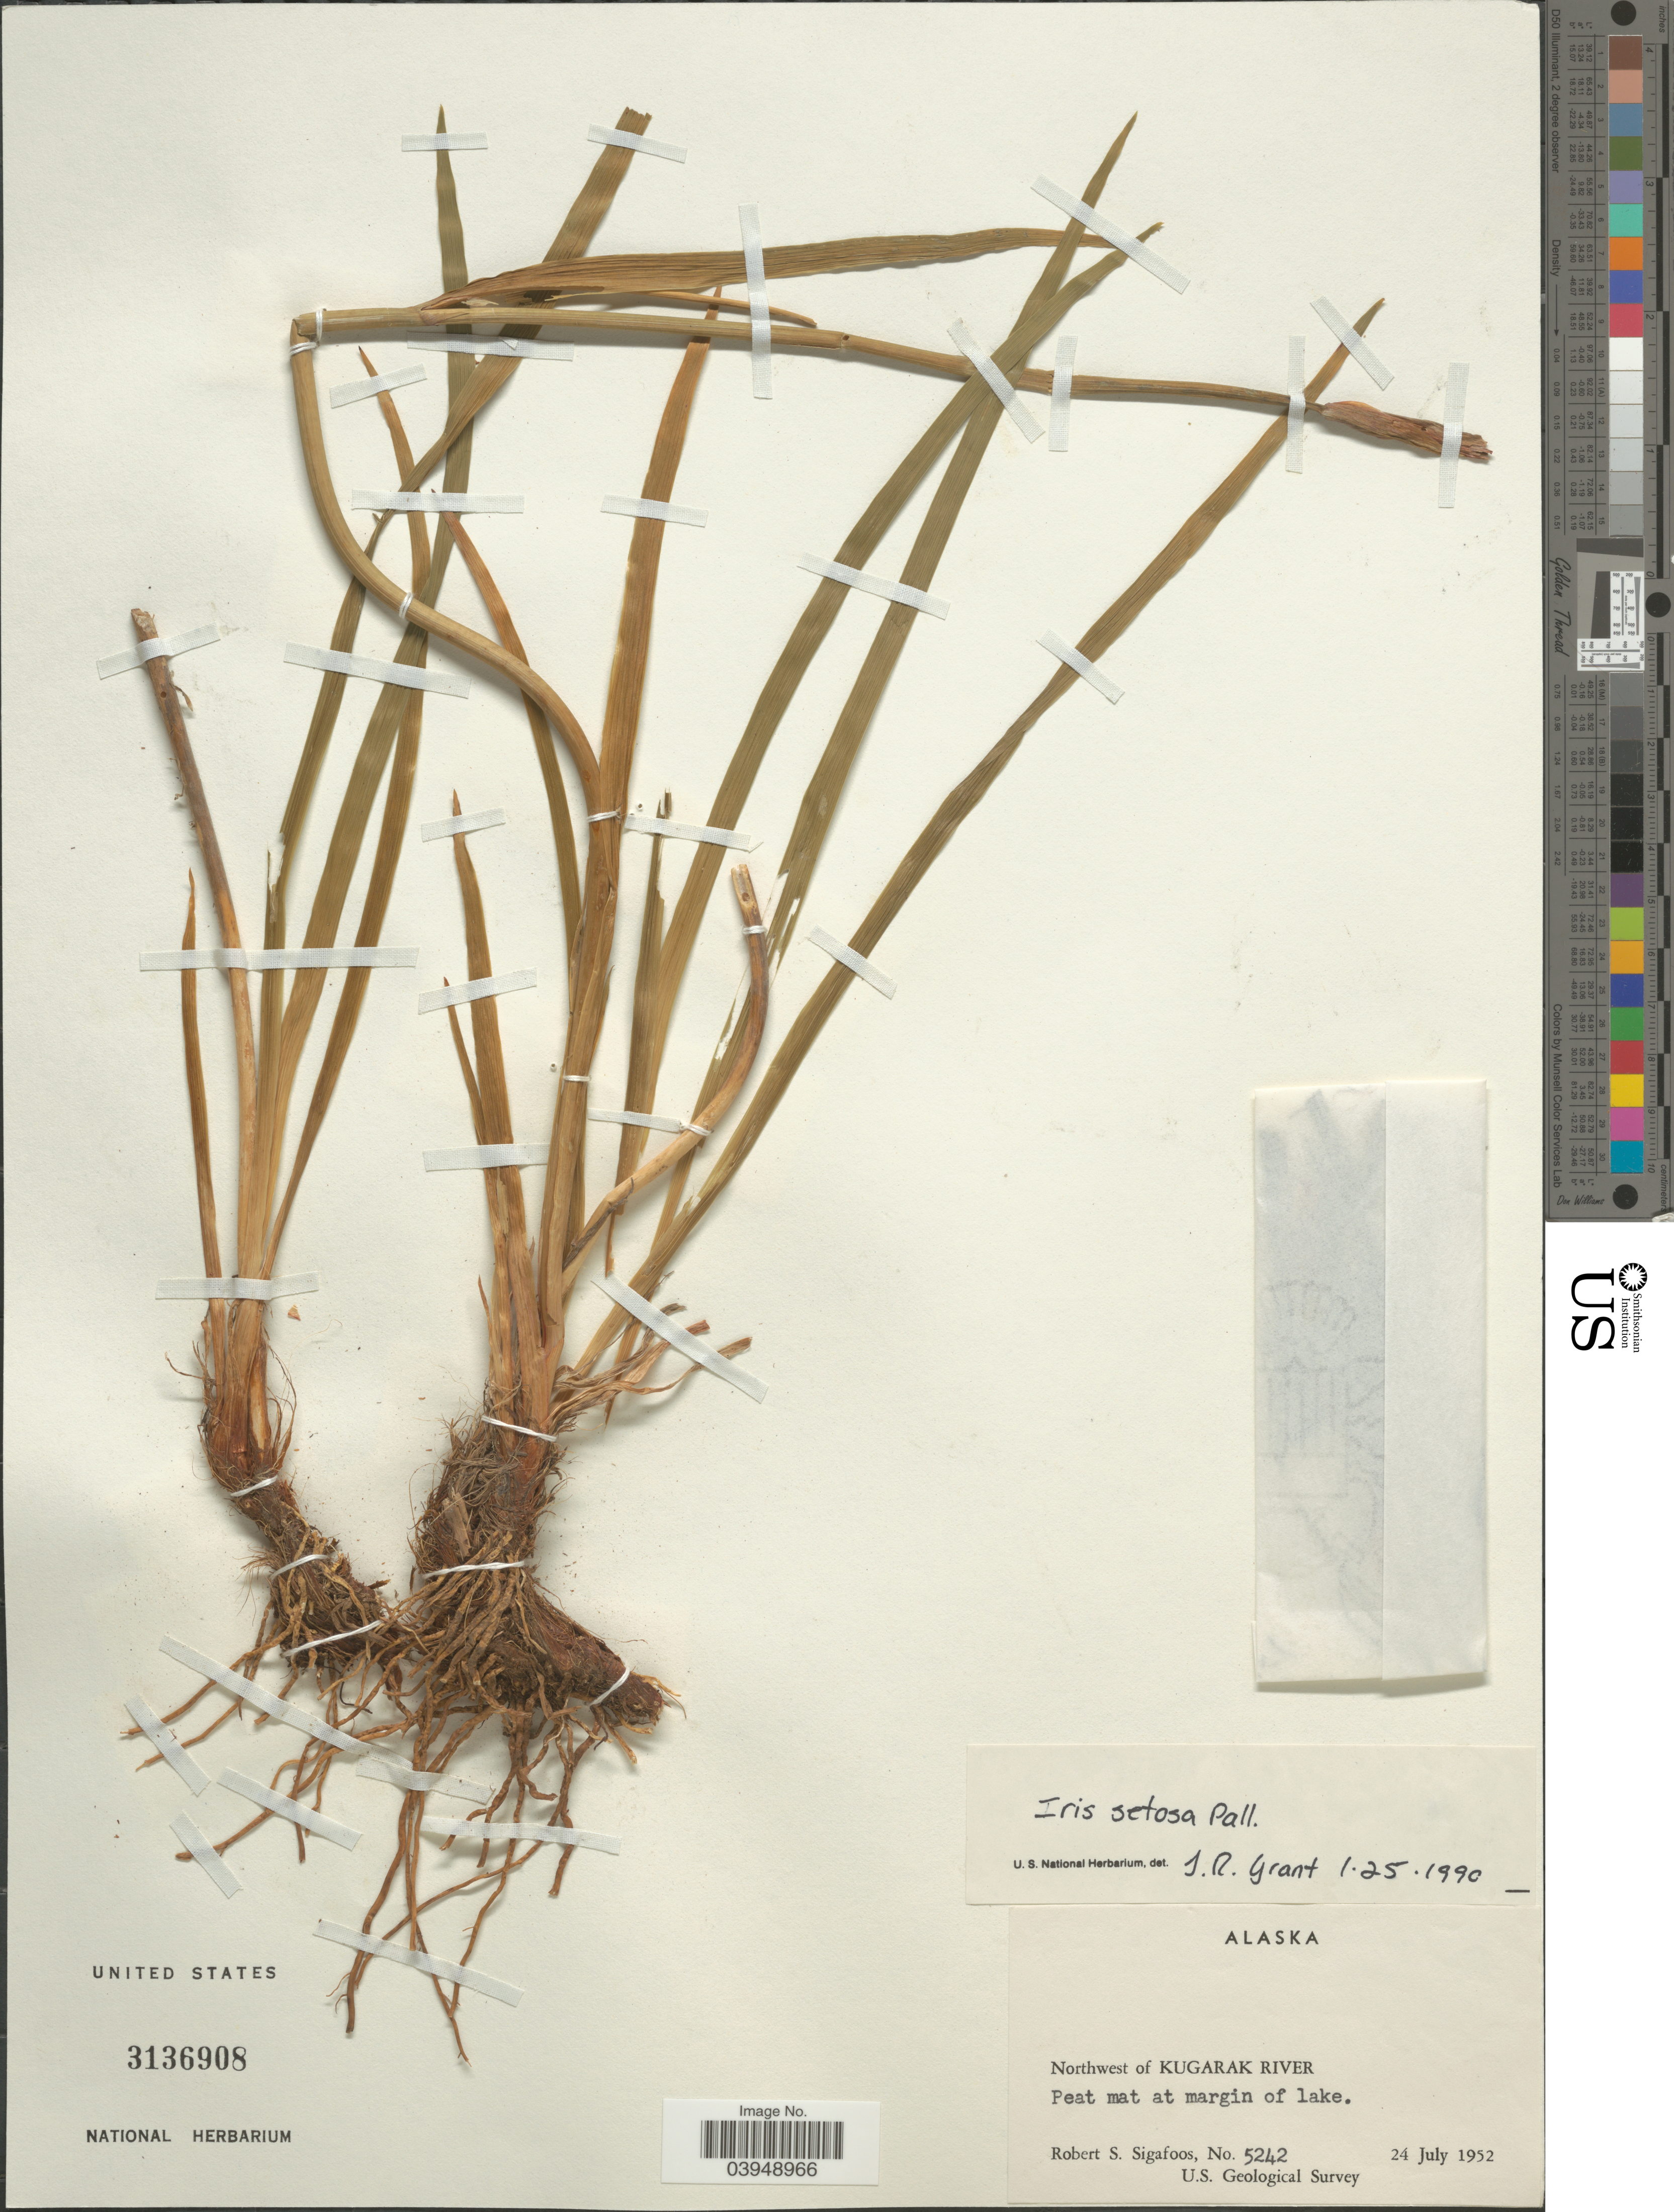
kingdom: Plantae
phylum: Tracheophyta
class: Liliopsida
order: Asparagales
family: Iridaceae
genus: Iris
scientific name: Iris setosa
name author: Pall. ex Link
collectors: R. Sigafoos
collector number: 5242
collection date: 1952-07-24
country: United States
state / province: Alaska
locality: Northwest of Kugarak River.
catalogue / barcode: US 3136908